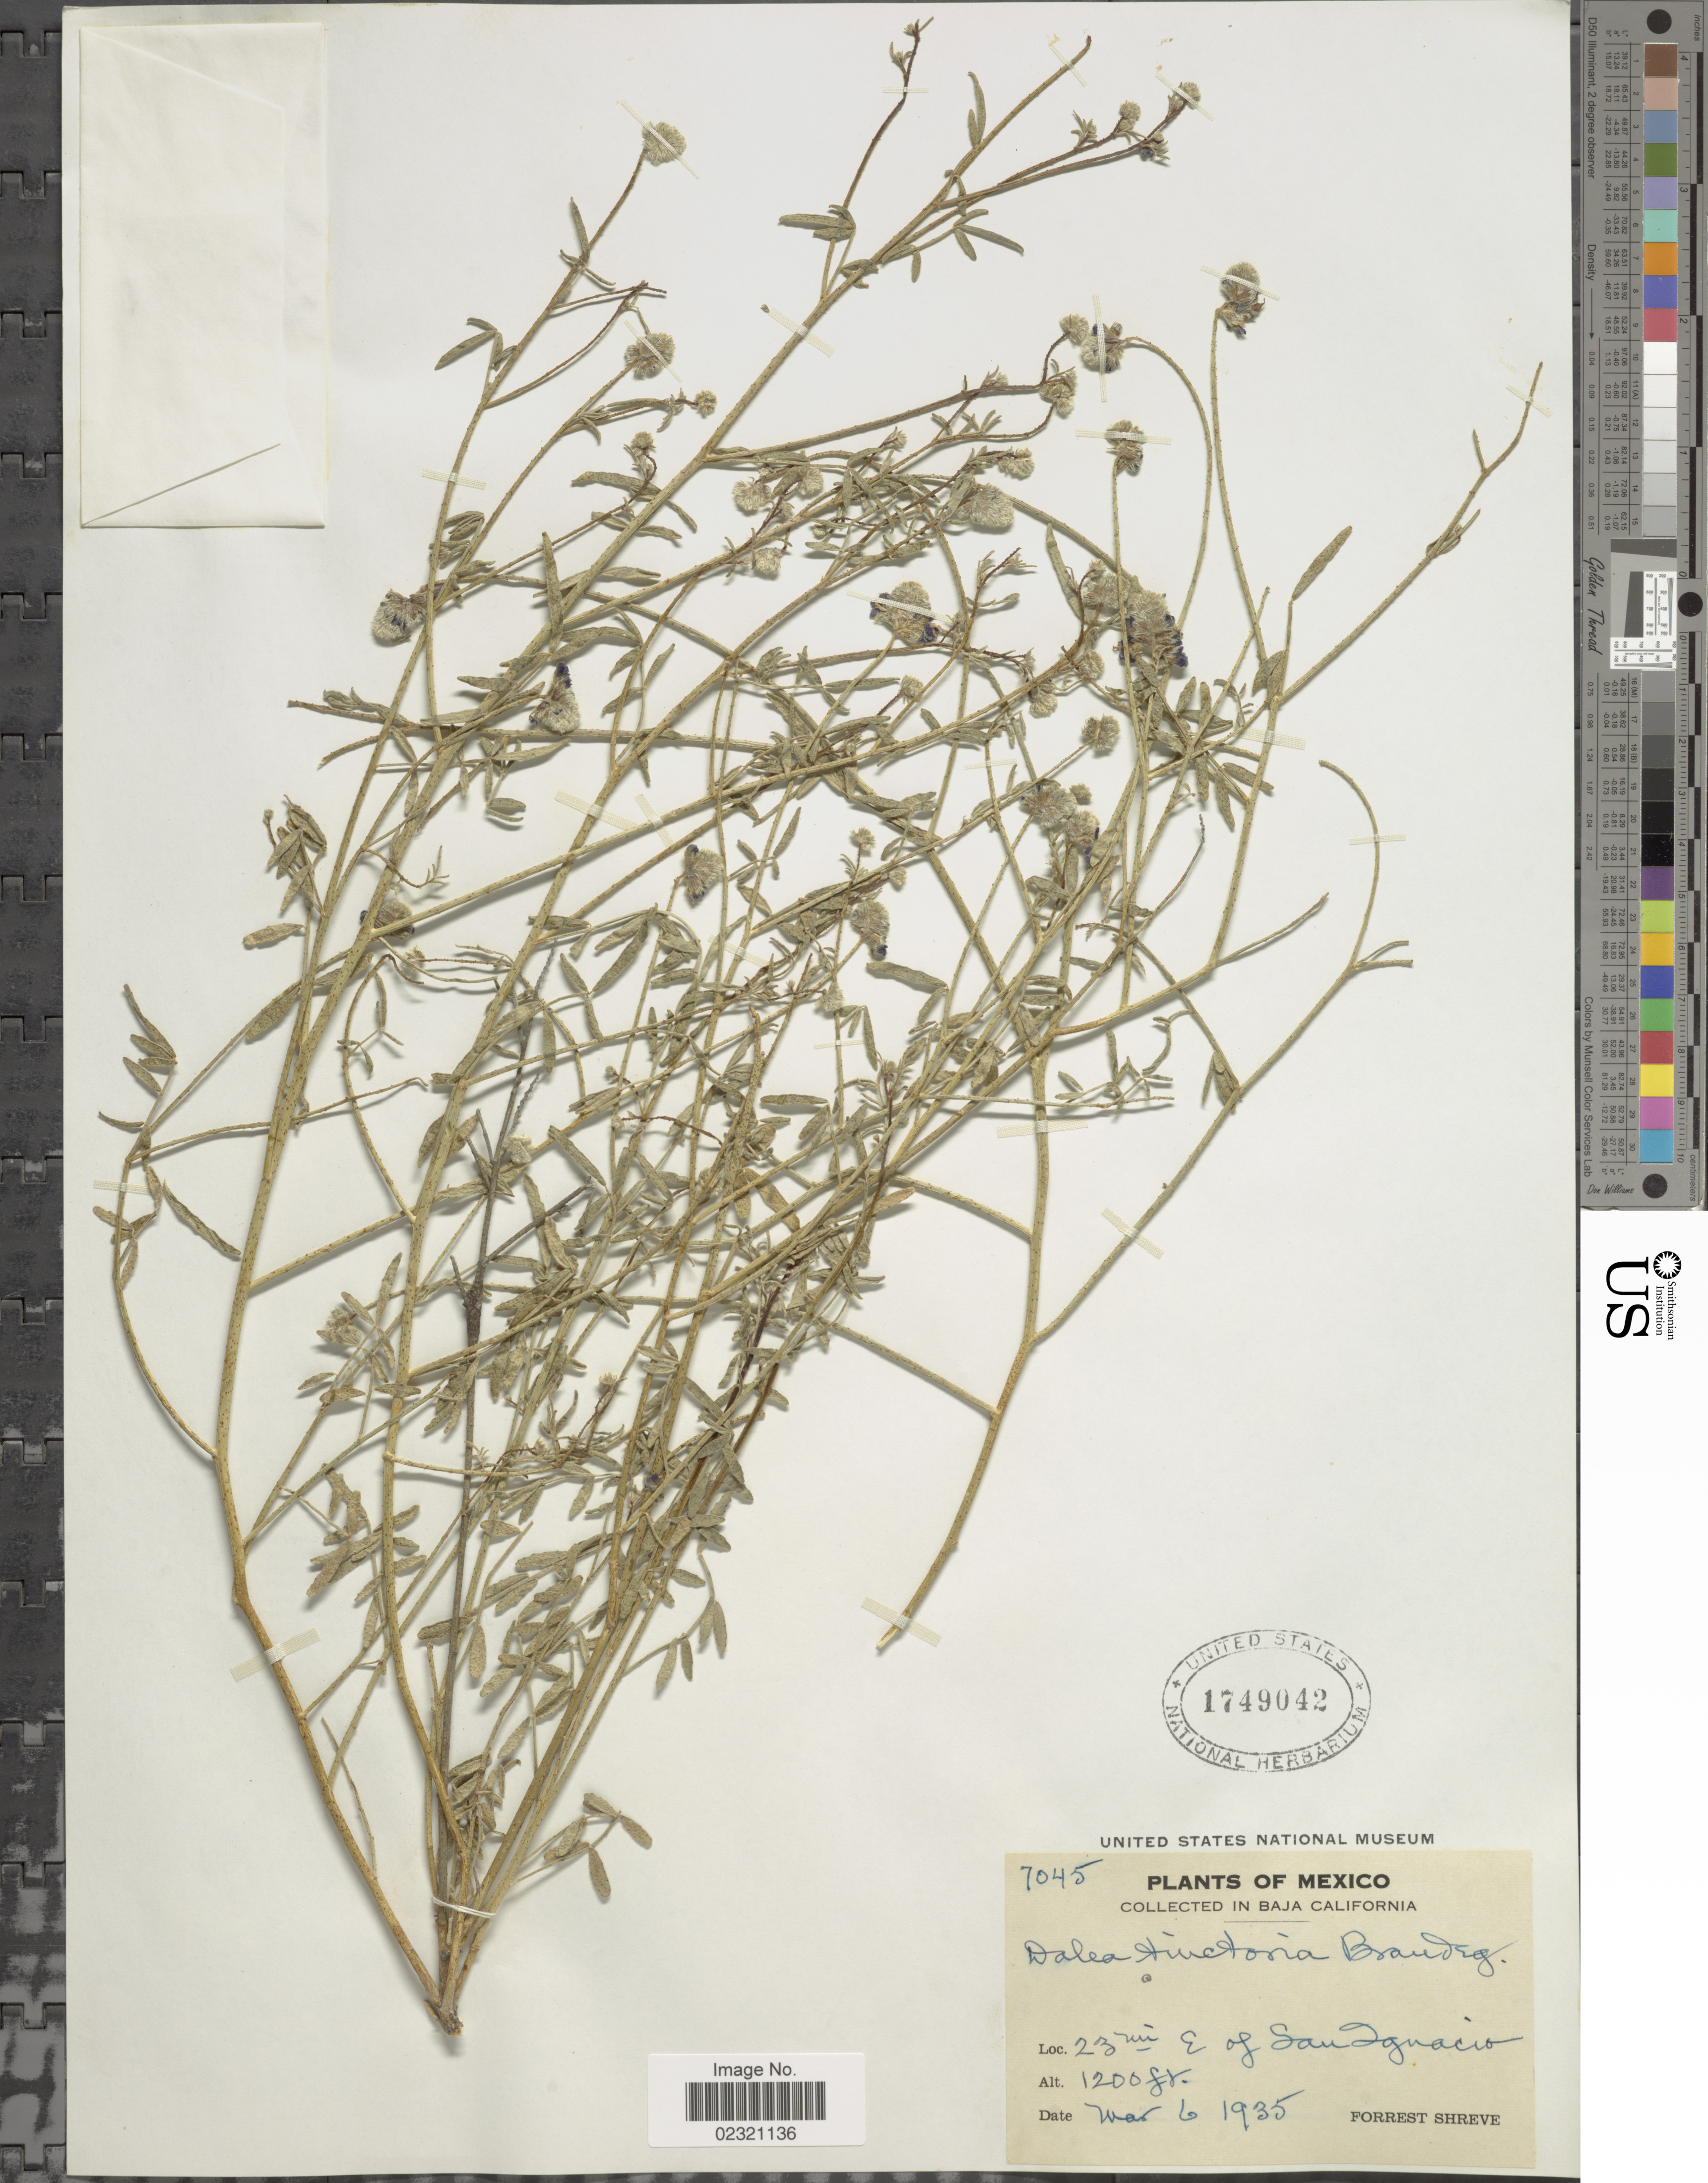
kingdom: Plantae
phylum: Tracheophyta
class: Magnoliopsida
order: Fabales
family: Fabaceae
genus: Psorothamnus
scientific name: Psorothamnus emoryi var. arenarius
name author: (Brandegee) Rydb.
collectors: F. Shreve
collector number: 7045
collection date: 1935-03-06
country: Mexico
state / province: Baja California Sur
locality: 23 mi E of San Ignacio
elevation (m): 366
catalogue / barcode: US 1749042